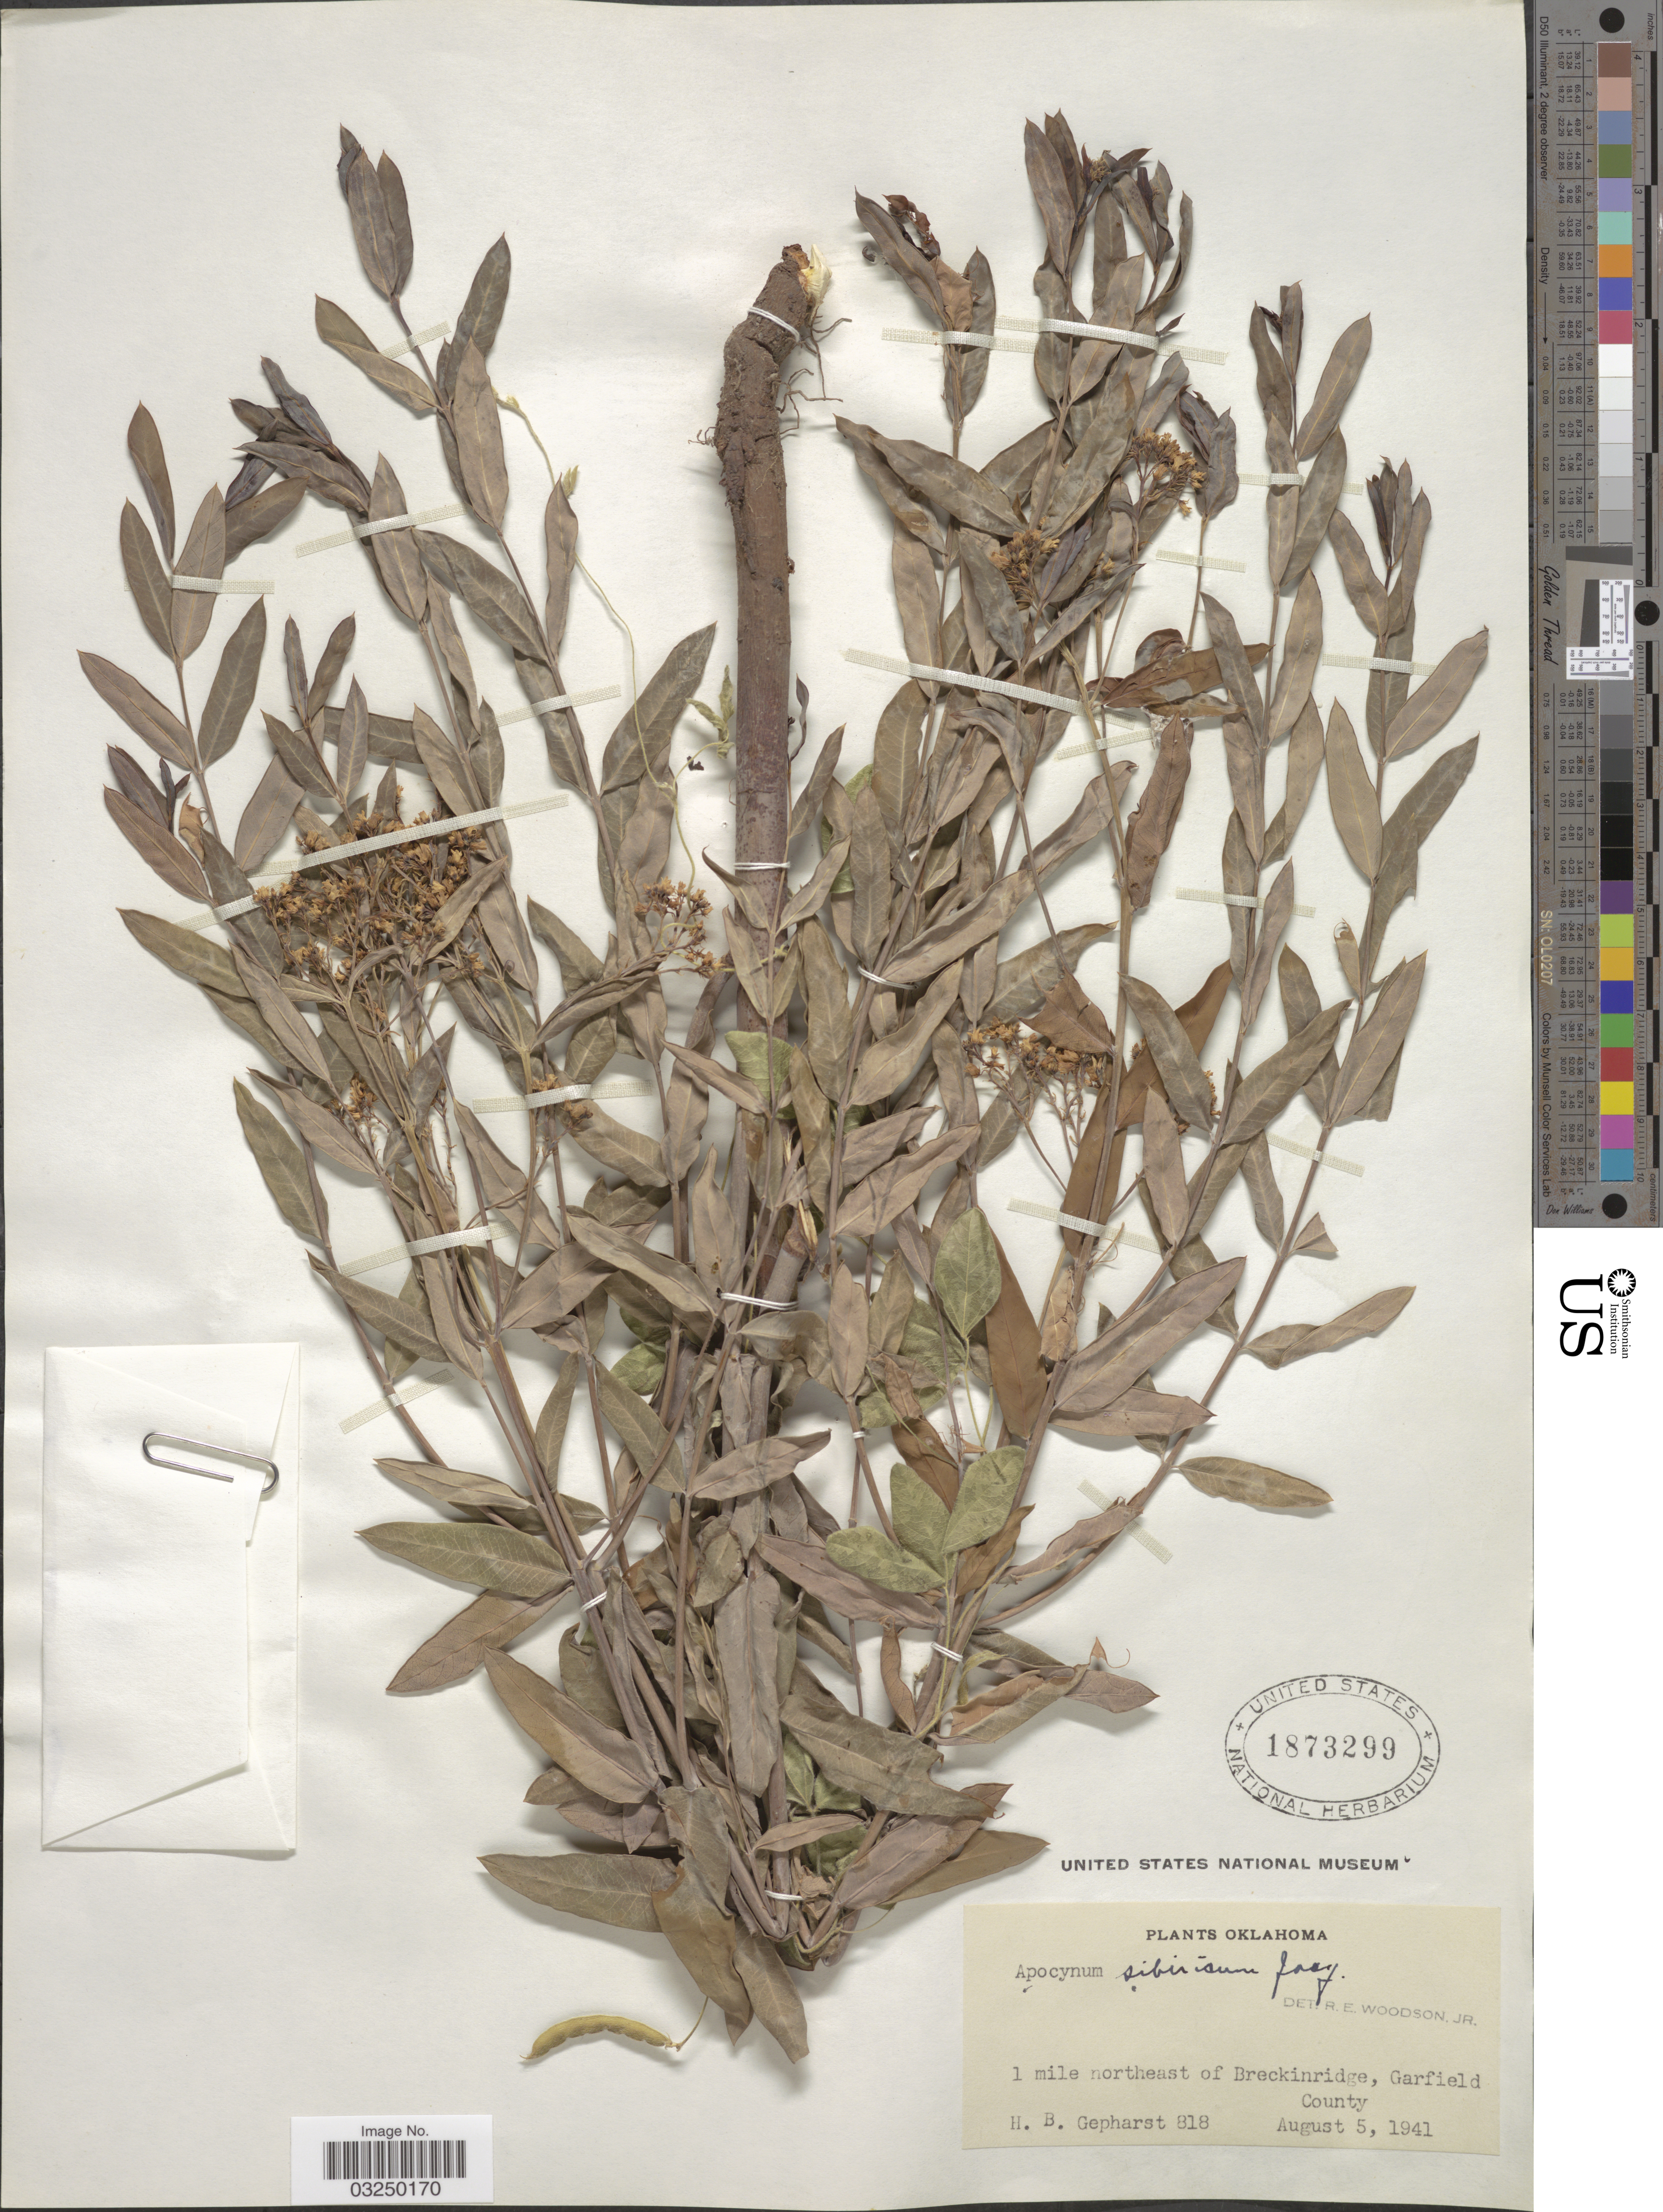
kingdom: Plantae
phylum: Tracheophyta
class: Magnoliopsida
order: Gentianales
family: Apocynaceae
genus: Apocynum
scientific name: Apocynum sibiricum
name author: Jacq.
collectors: H. Gephardt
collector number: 818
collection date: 1941-08-05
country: United States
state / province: Oklahoma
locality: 1 mile northeast of Breckinridge, Garfield County.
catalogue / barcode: US 1873299